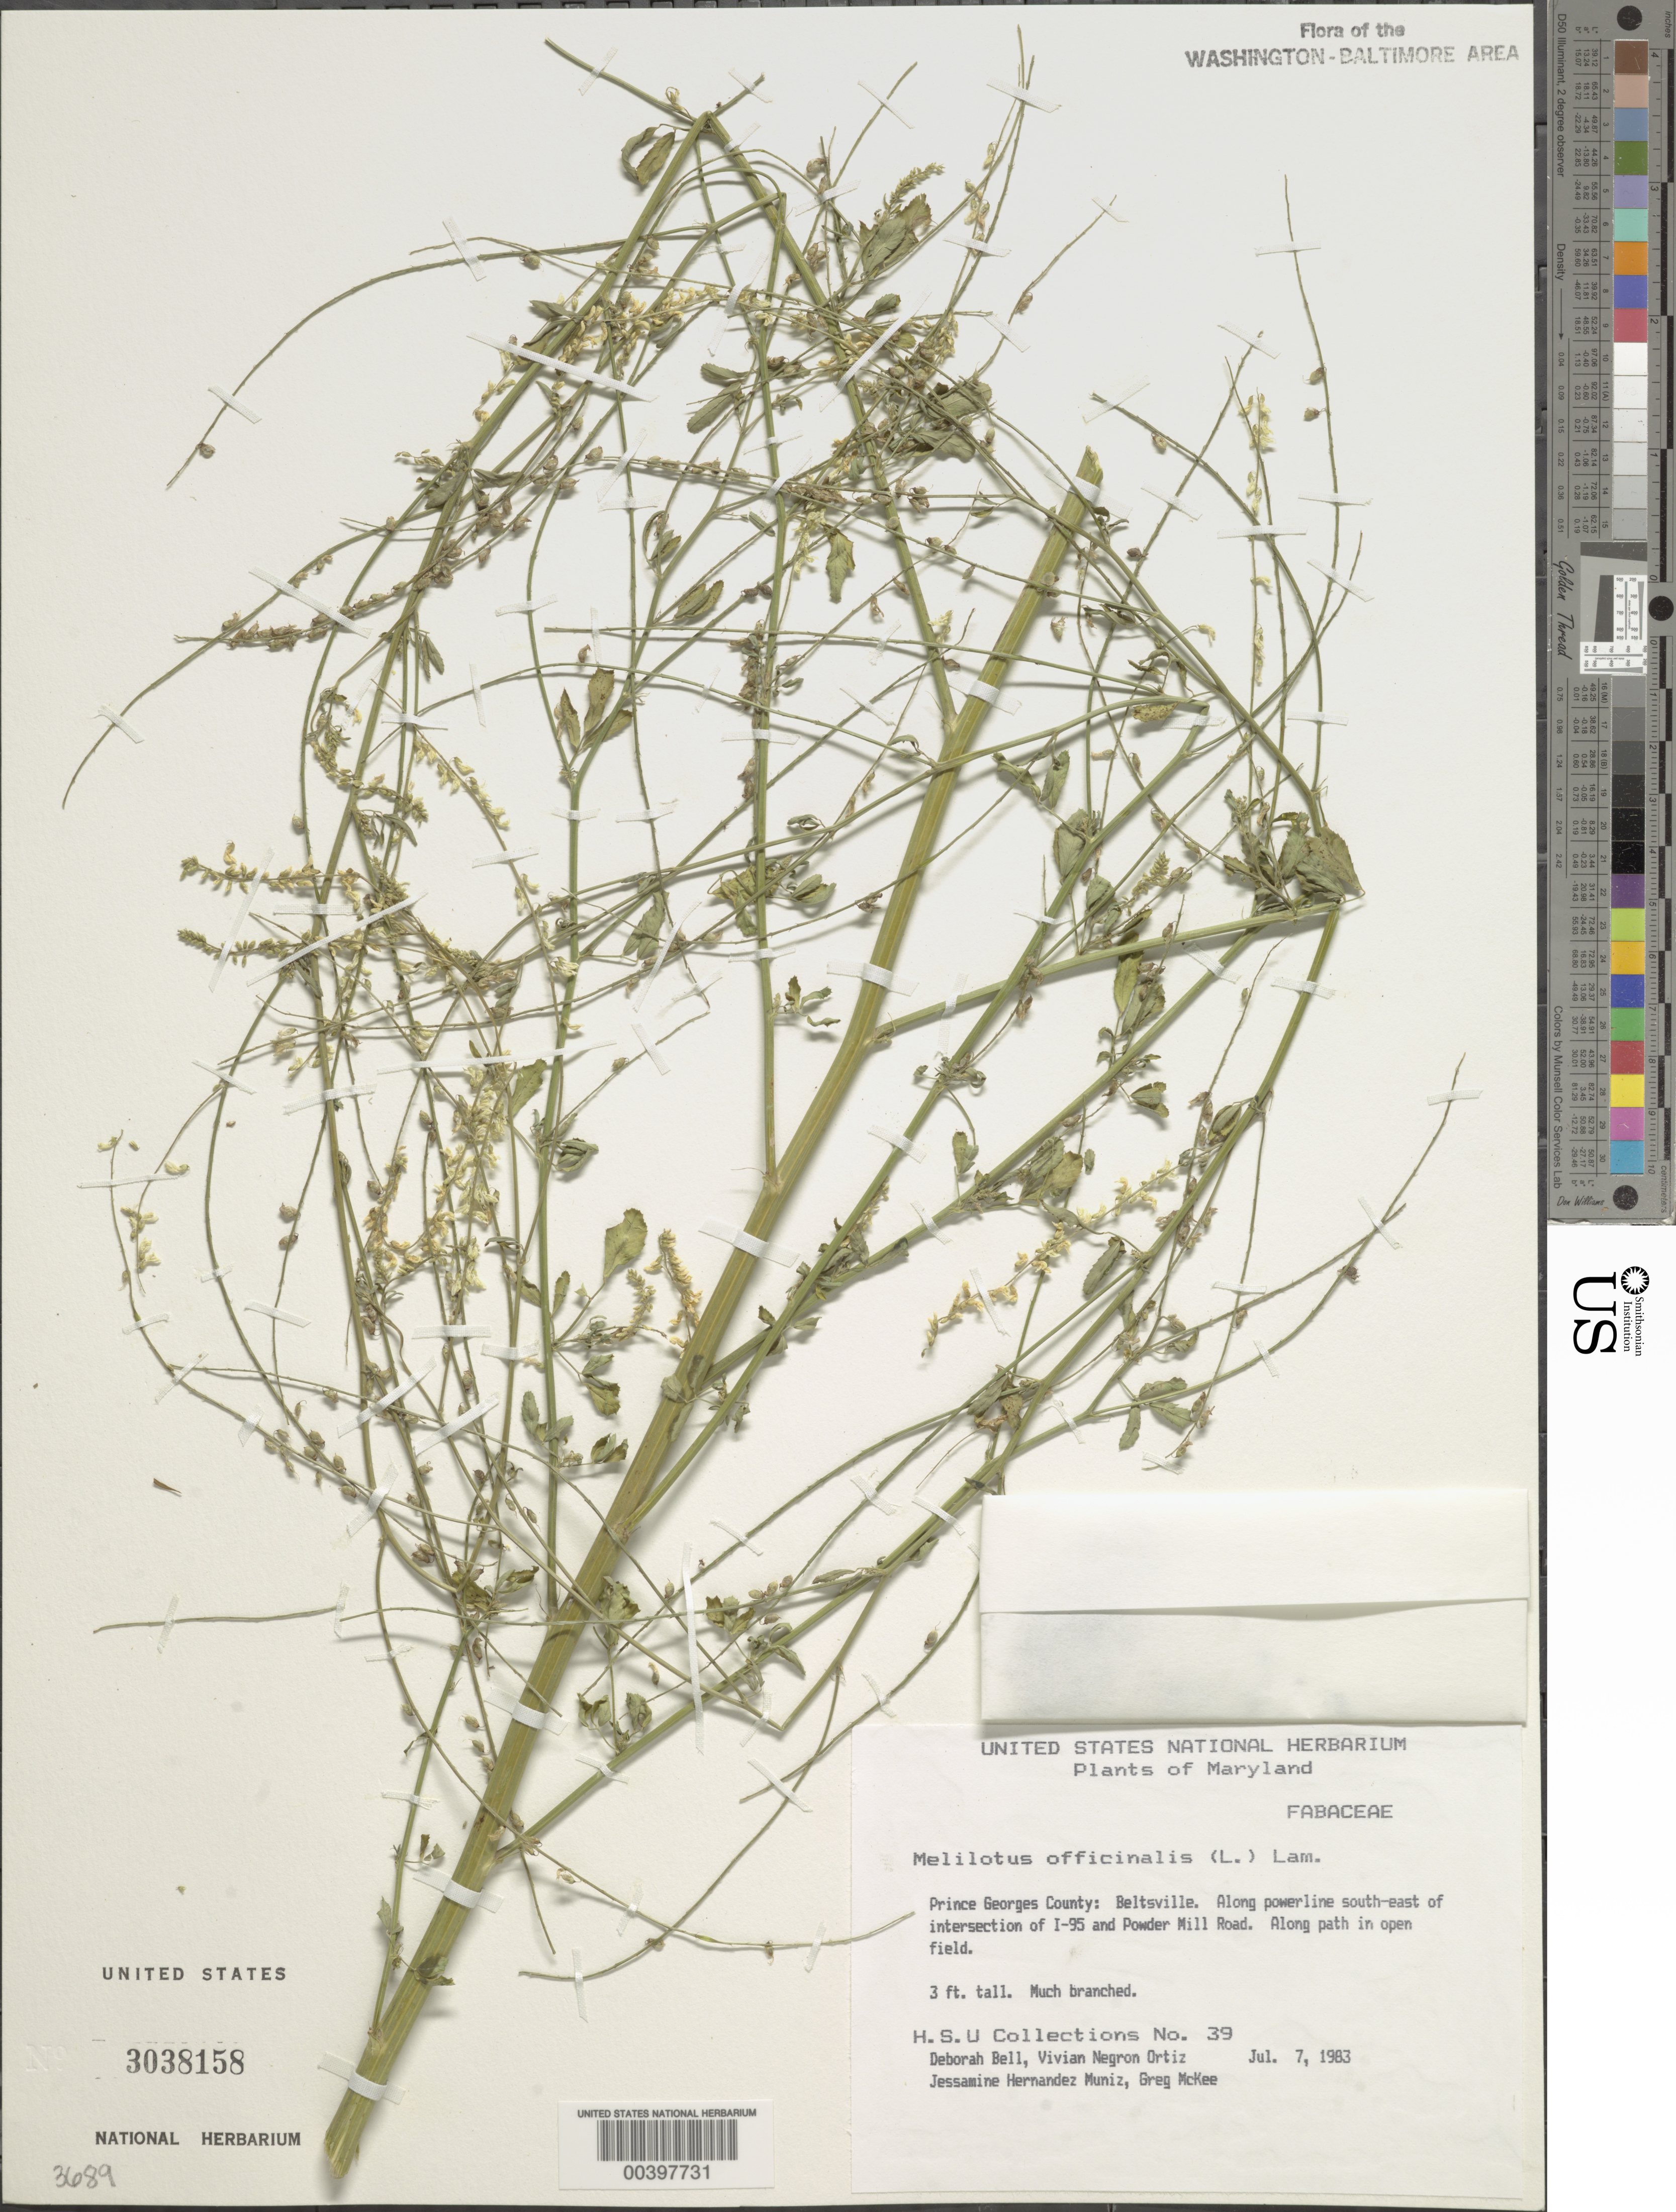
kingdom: Plantae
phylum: Tracheophyta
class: Magnoliopsida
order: Fabales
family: Fabaceae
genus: Melilotus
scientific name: Melilotus officinalis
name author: (L.) Lam.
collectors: Herbarium Services Unit Staff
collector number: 39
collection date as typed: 07 Jul 1983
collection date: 1983-07-07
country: United States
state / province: Maryland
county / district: Prince George's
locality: And Powder Mill Road.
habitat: Along path in open field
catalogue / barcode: US 3038158